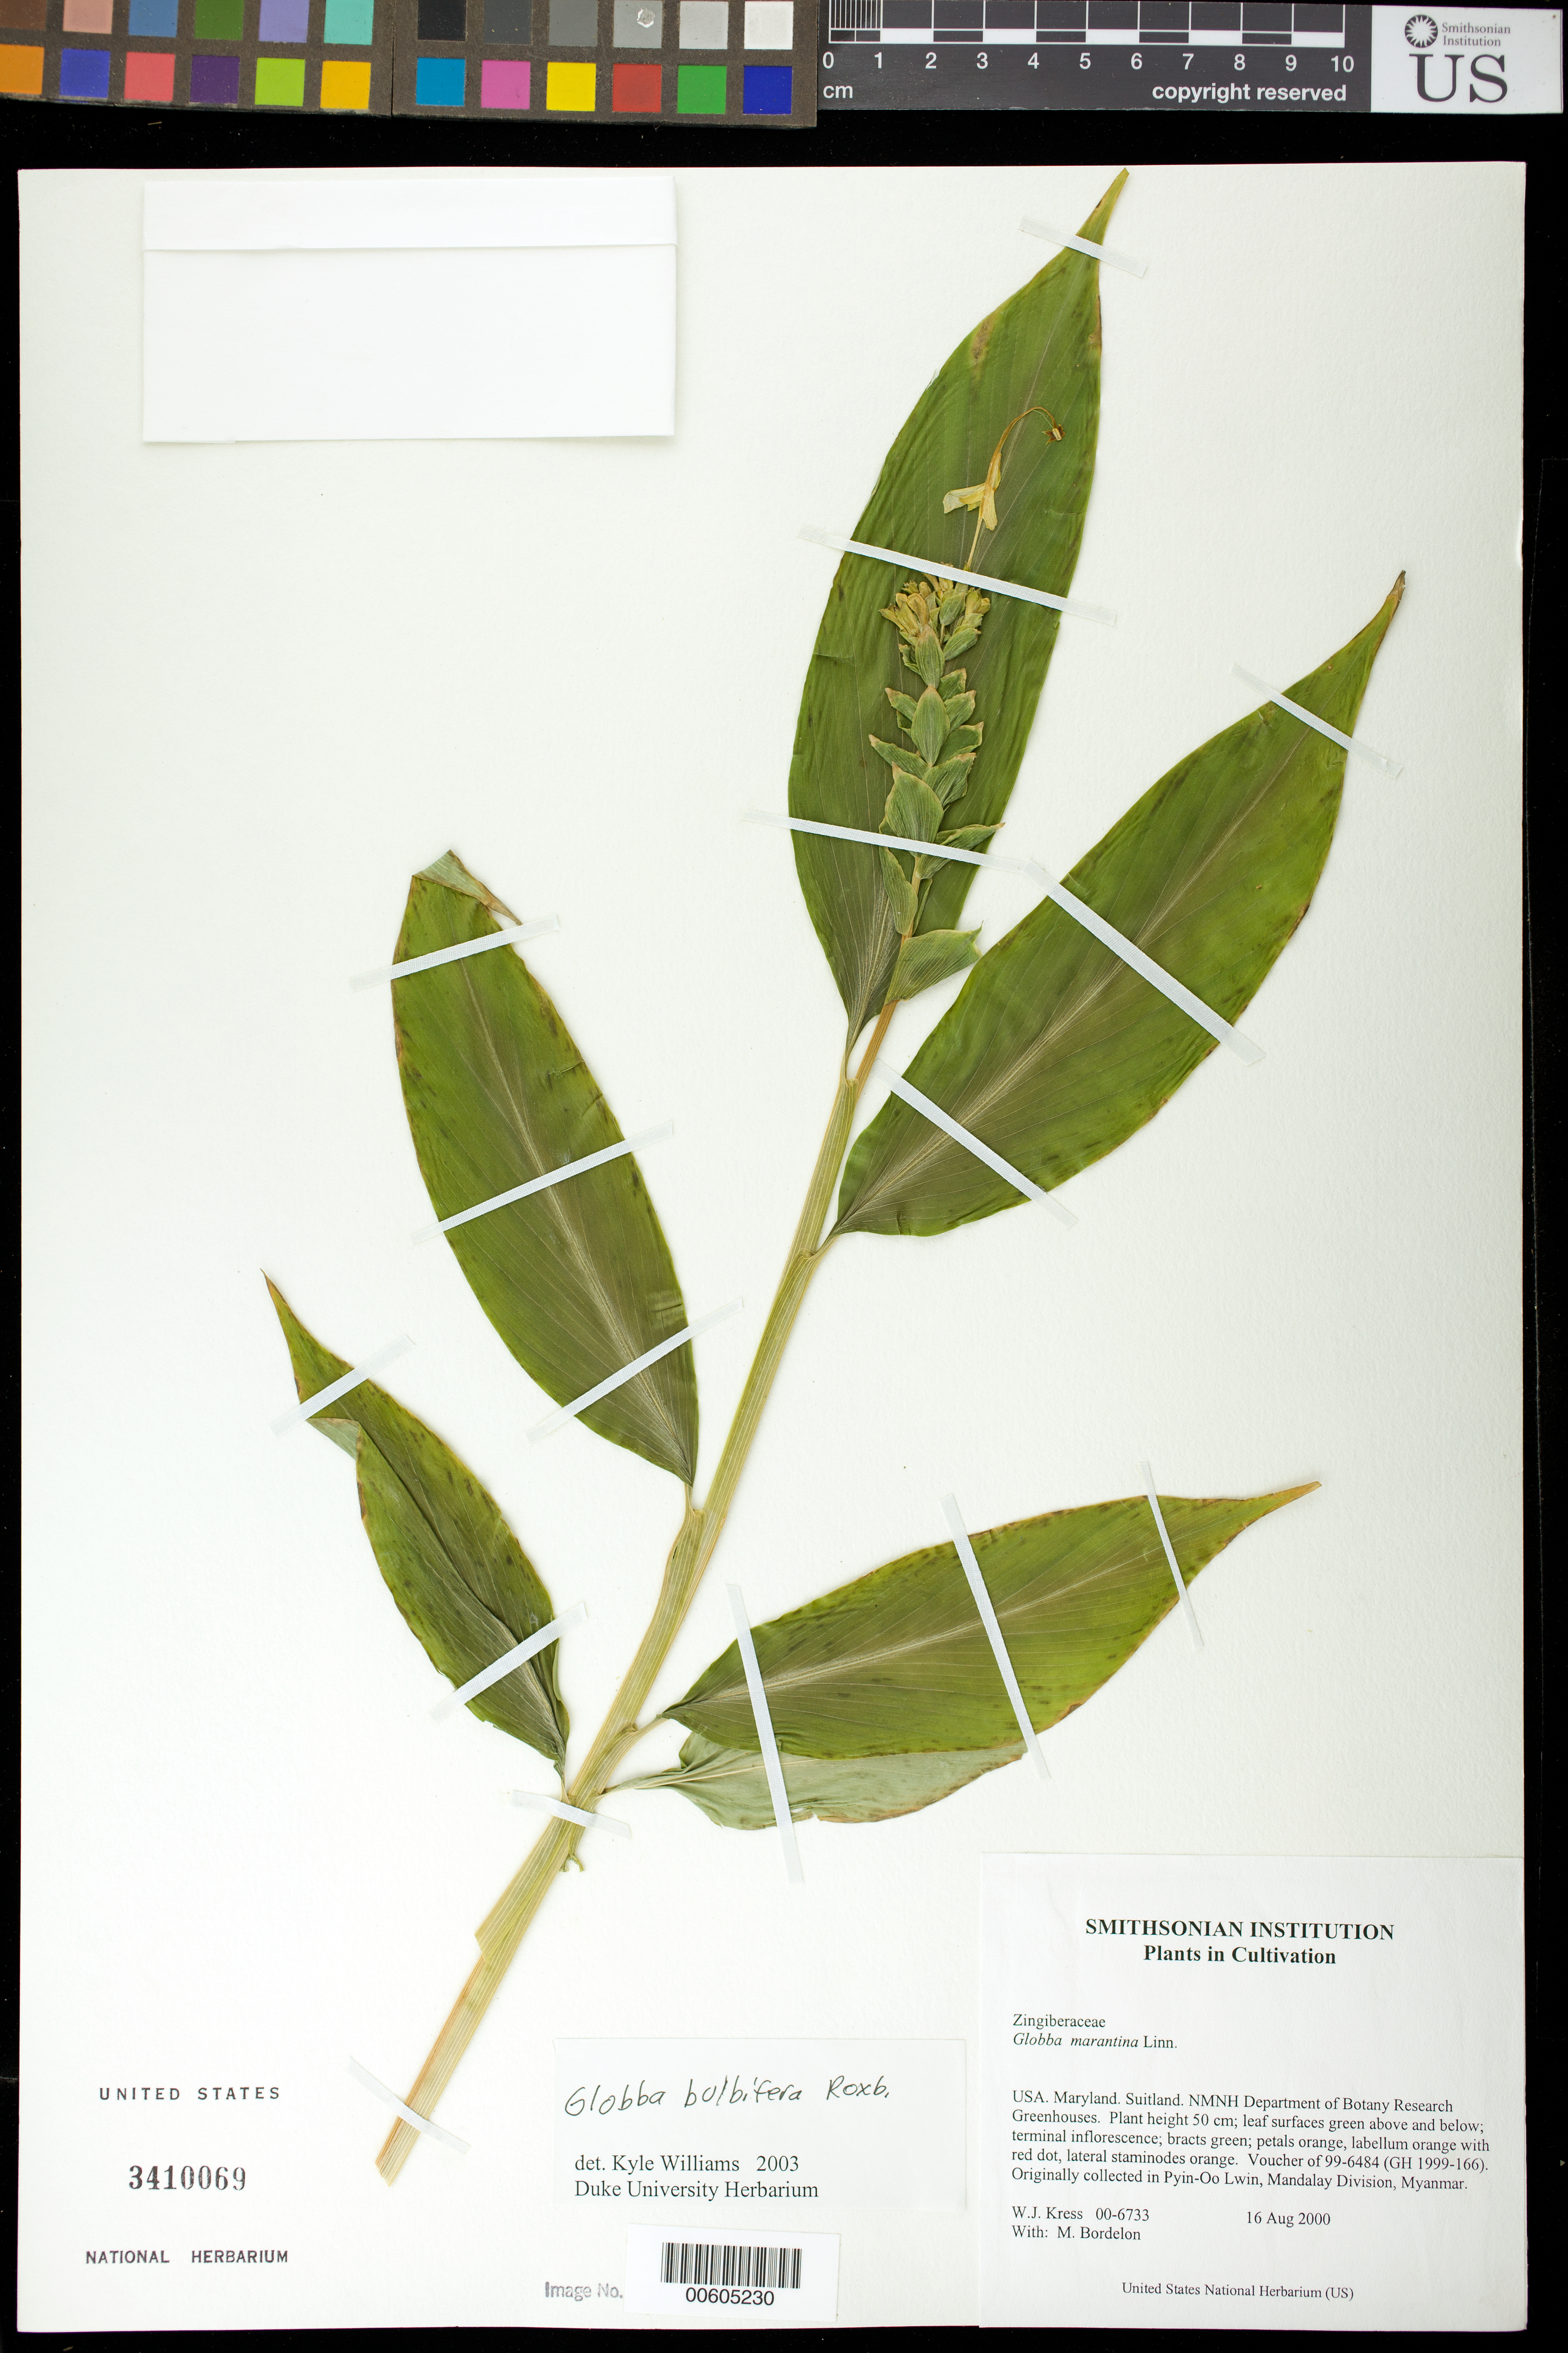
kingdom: Plantae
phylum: Tracheophyta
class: Liliopsida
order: Zingiberales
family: Zingiberaceae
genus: Globba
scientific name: Globba bulbifera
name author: Roxb.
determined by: Williams, K. J.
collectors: W. J. Kress & M. Bordelon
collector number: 00-6733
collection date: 2000-08-16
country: United States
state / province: Maryland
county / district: Prince George's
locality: NMNH Botany Research Greenhouses. Suitland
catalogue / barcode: US 3410069